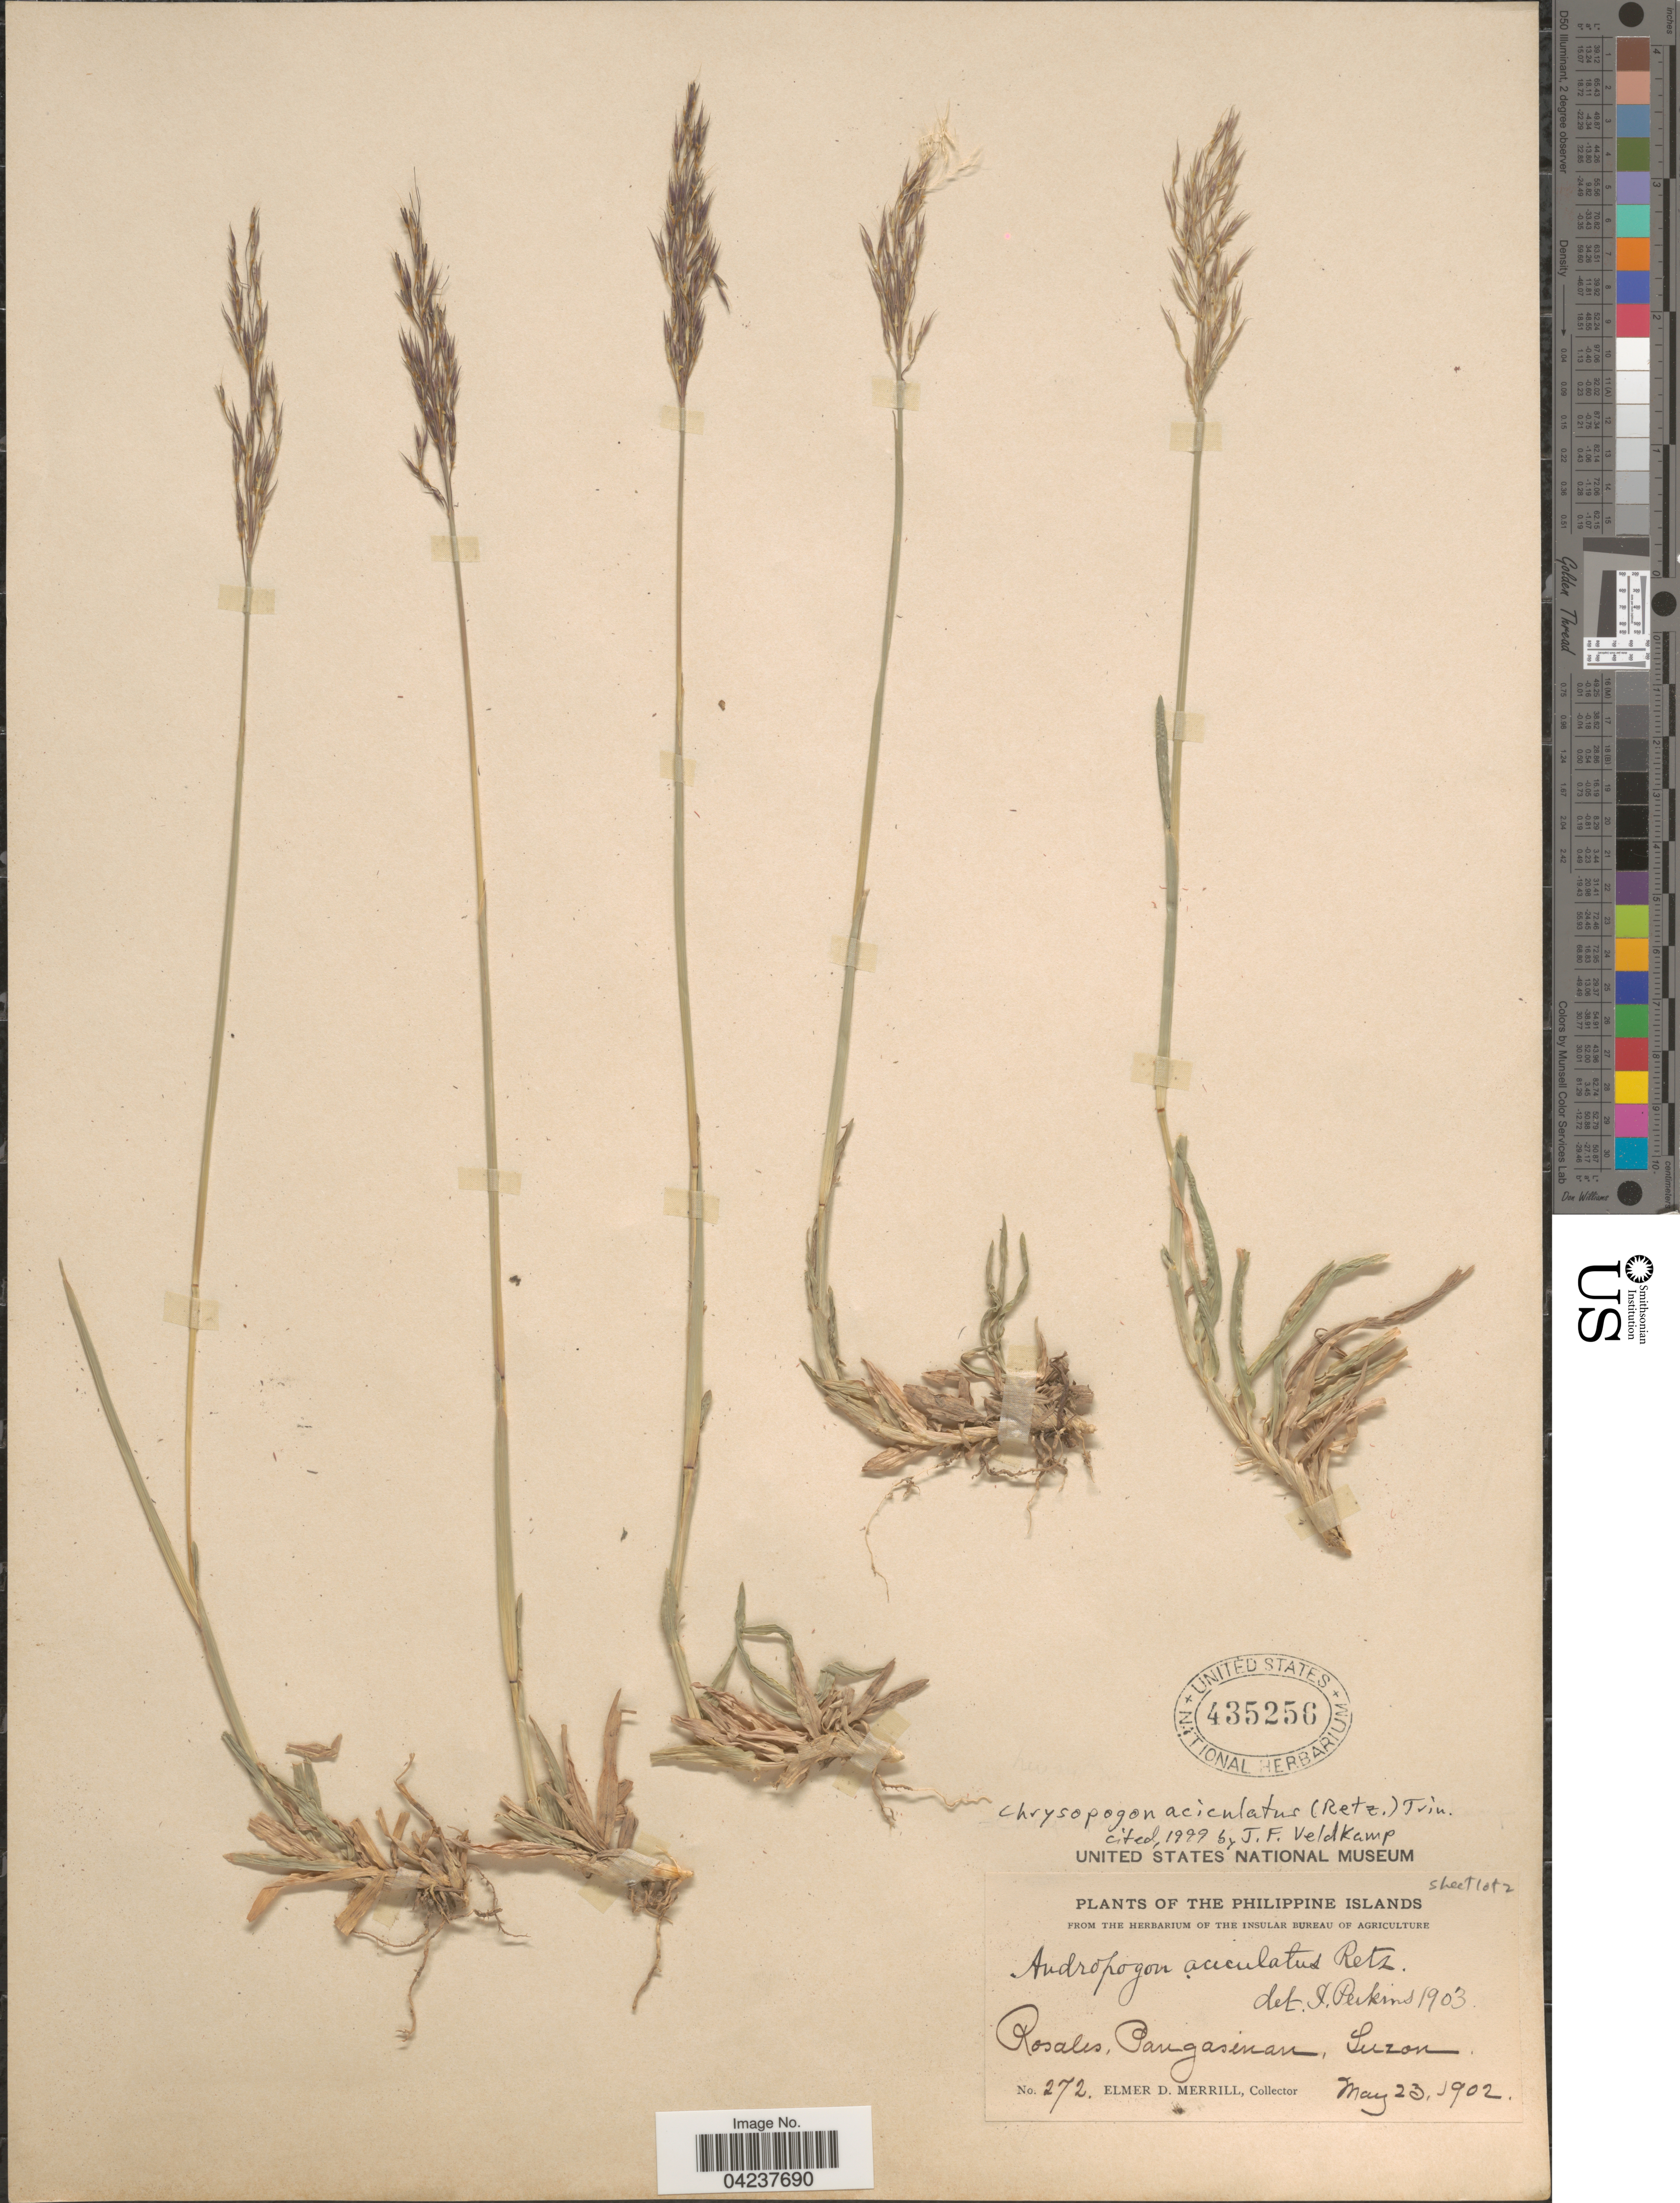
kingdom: Plantae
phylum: Tracheophyta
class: Liliopsida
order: Poales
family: Poaceae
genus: Chrysopogon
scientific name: Chrysopogon aciculatus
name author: (Retz.) Trin.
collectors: E. D. Merrill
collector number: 272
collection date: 1902-05-23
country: Philippines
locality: The Philippine Islands. Rosales, Pangasinan, Luzon.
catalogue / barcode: US 435256